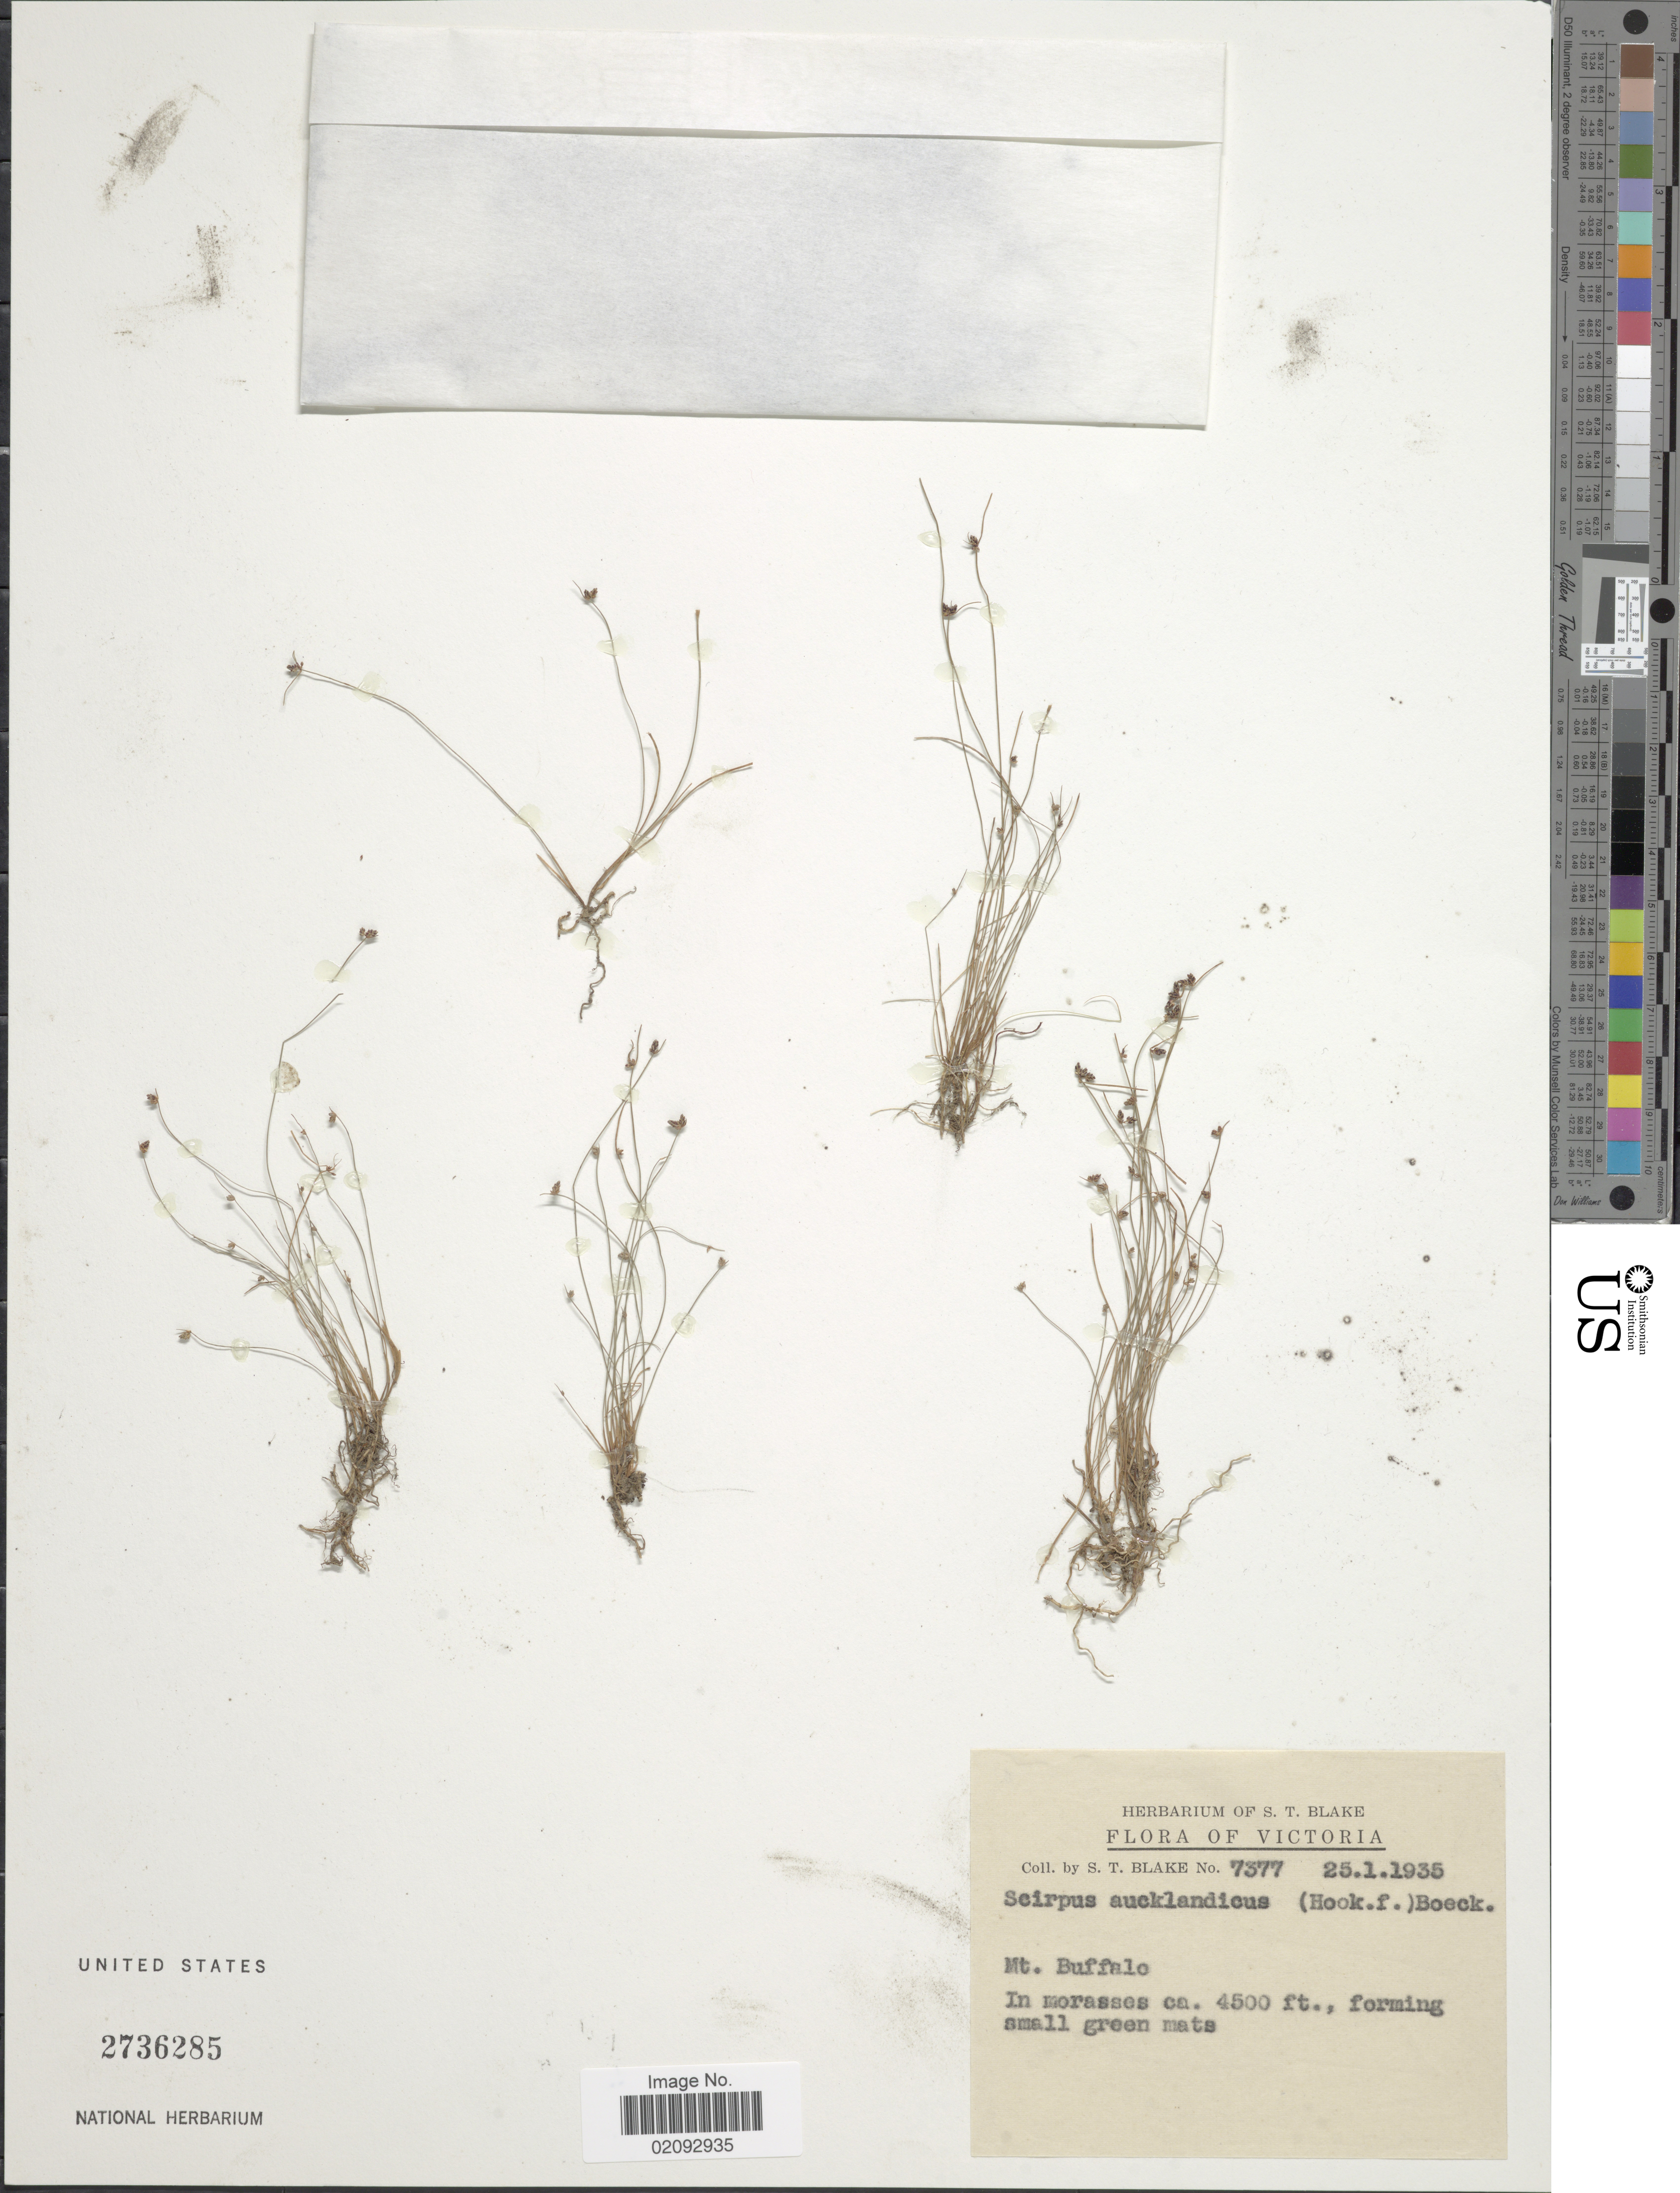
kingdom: Plantae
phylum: Tracheophyta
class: Liliopsida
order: Poales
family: Cyperaceae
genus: Isolepis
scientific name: Isolepis aucklandica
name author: Hook. f.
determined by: Adams, L. G.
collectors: S. T. Blake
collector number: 7377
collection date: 1935-01-25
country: Australia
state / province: Victoria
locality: Victoria, Mt Buffalo, In morasses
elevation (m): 1372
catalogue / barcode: US 2736285